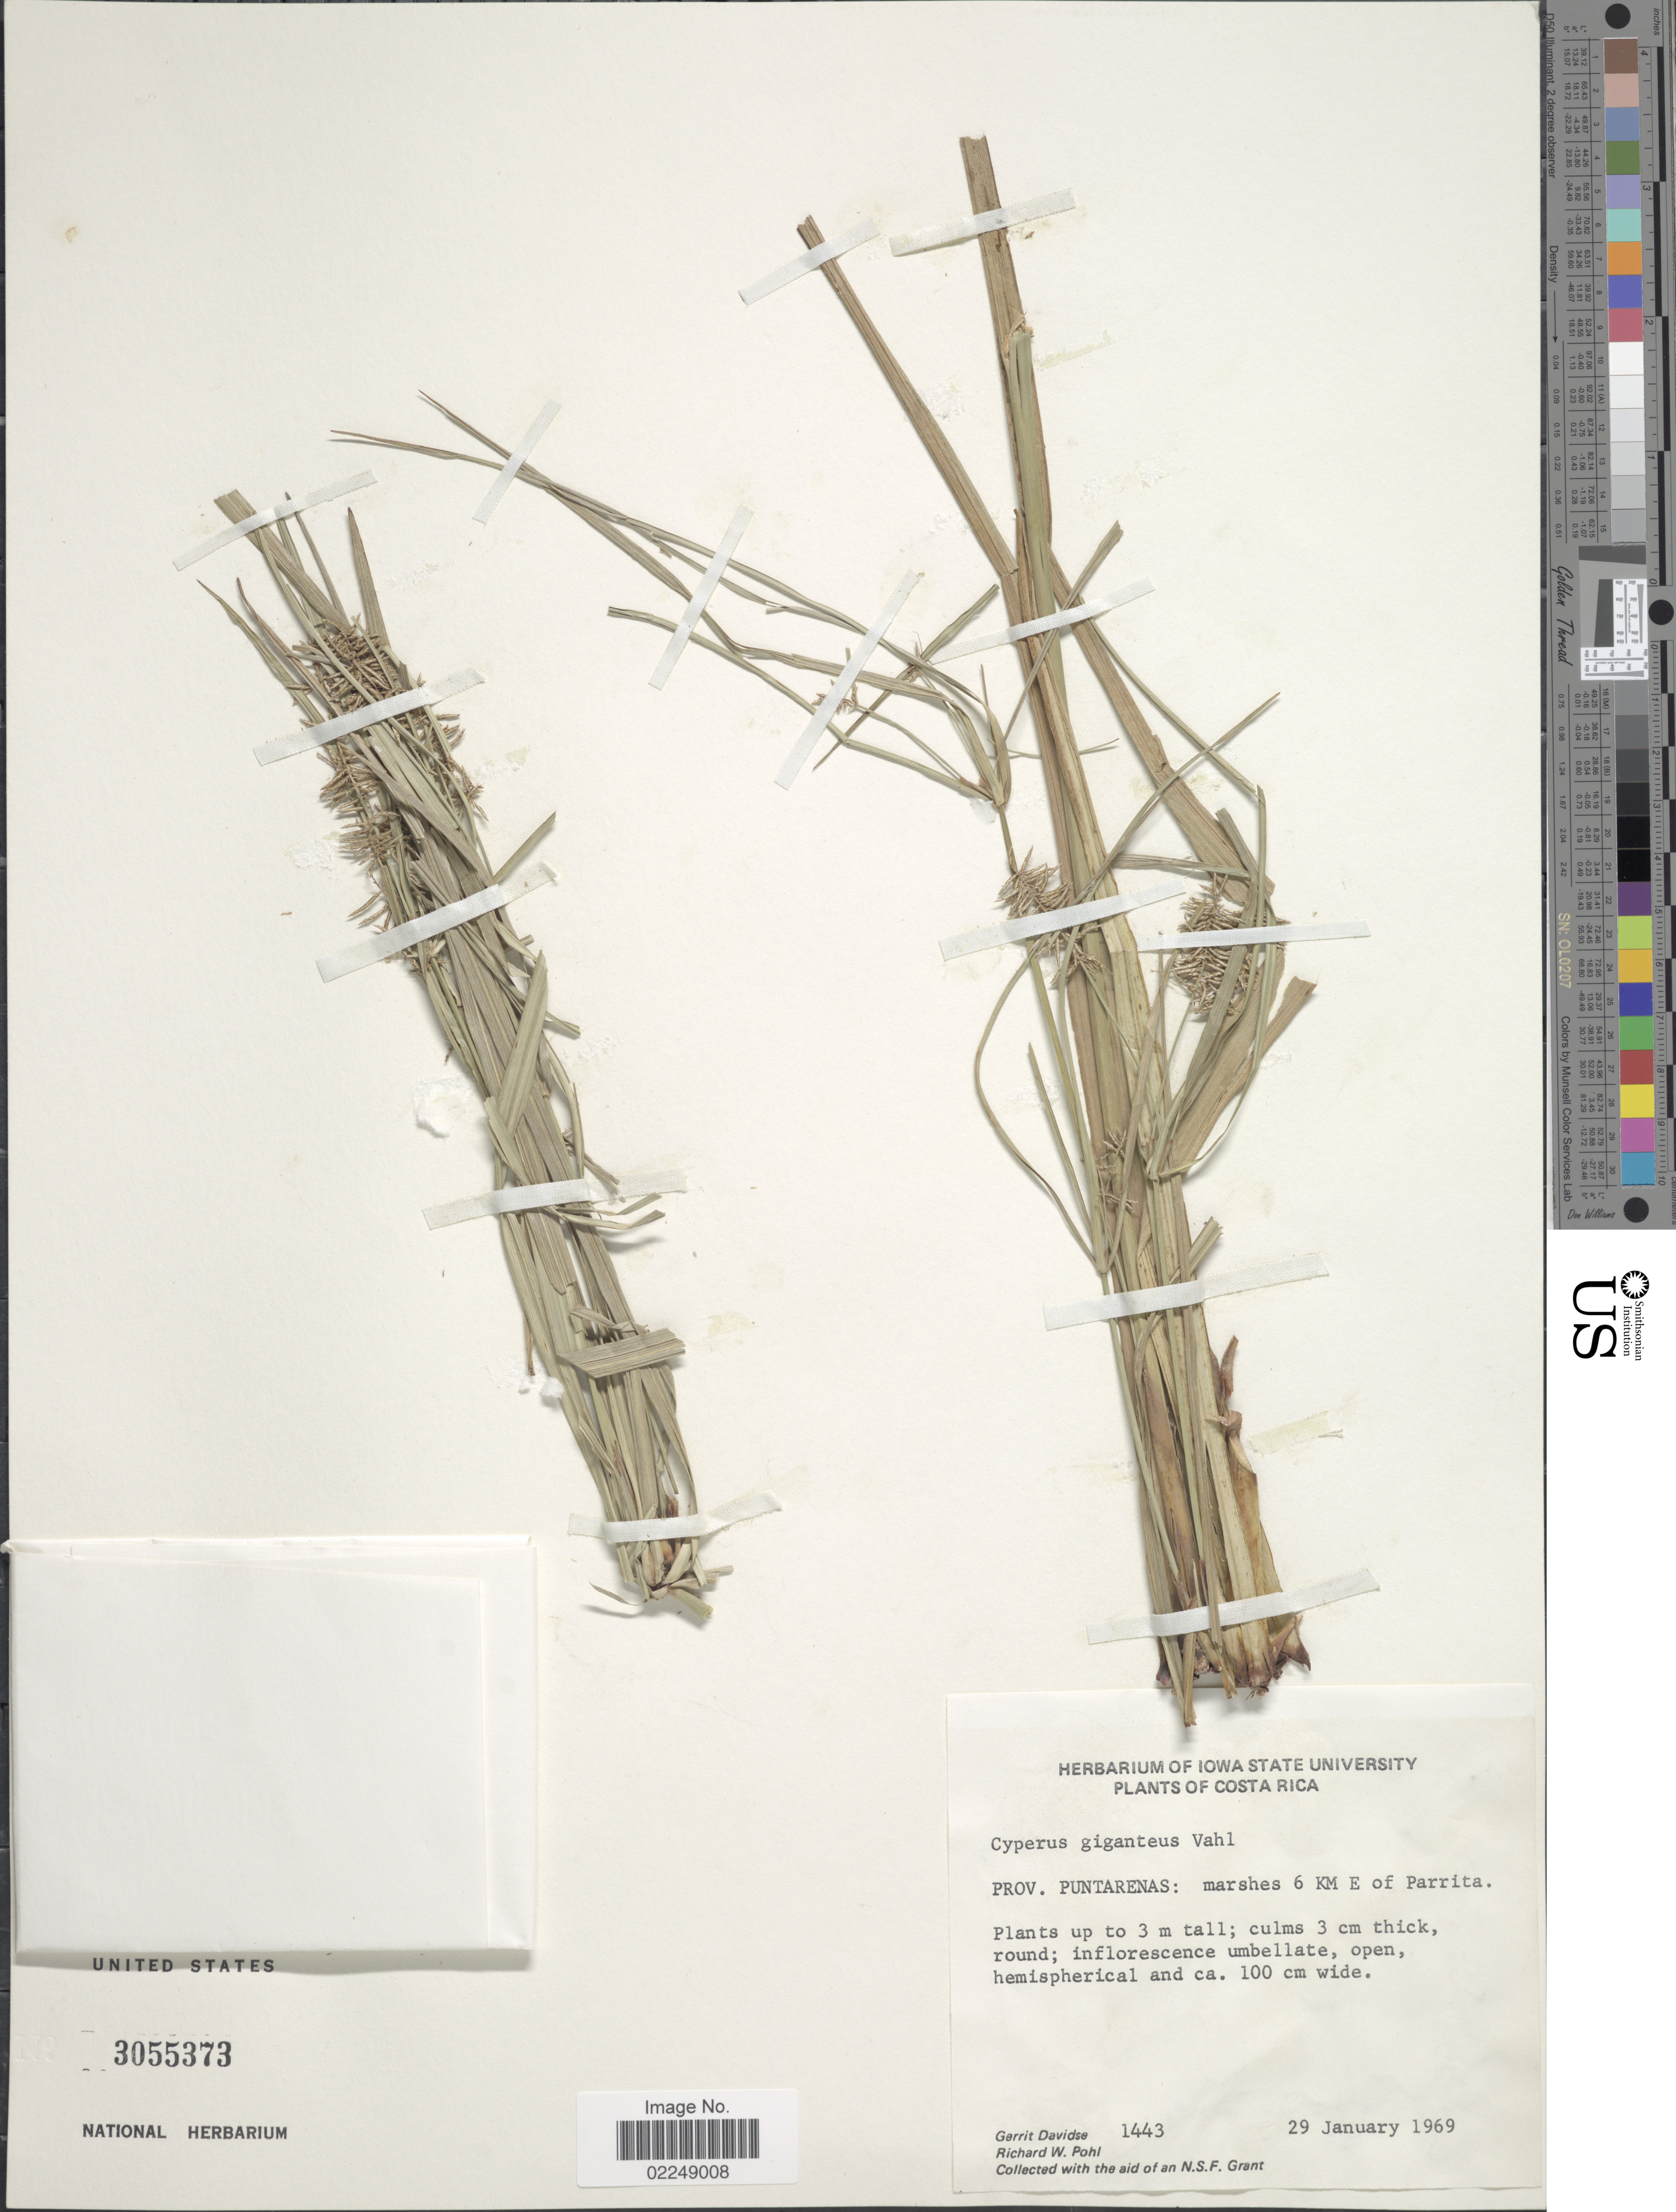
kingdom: Plantae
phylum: Tracheophyta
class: Liliopsida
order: Poales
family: Cyperaceae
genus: Cyperus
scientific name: Cyperus giganteus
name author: Vahl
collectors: G. Davidse & R. W. Pohl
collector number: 1443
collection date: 1969-01-29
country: Costa Rica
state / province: Puntarenas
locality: Marshes 6 KM E of Parrita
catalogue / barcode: US 3055373